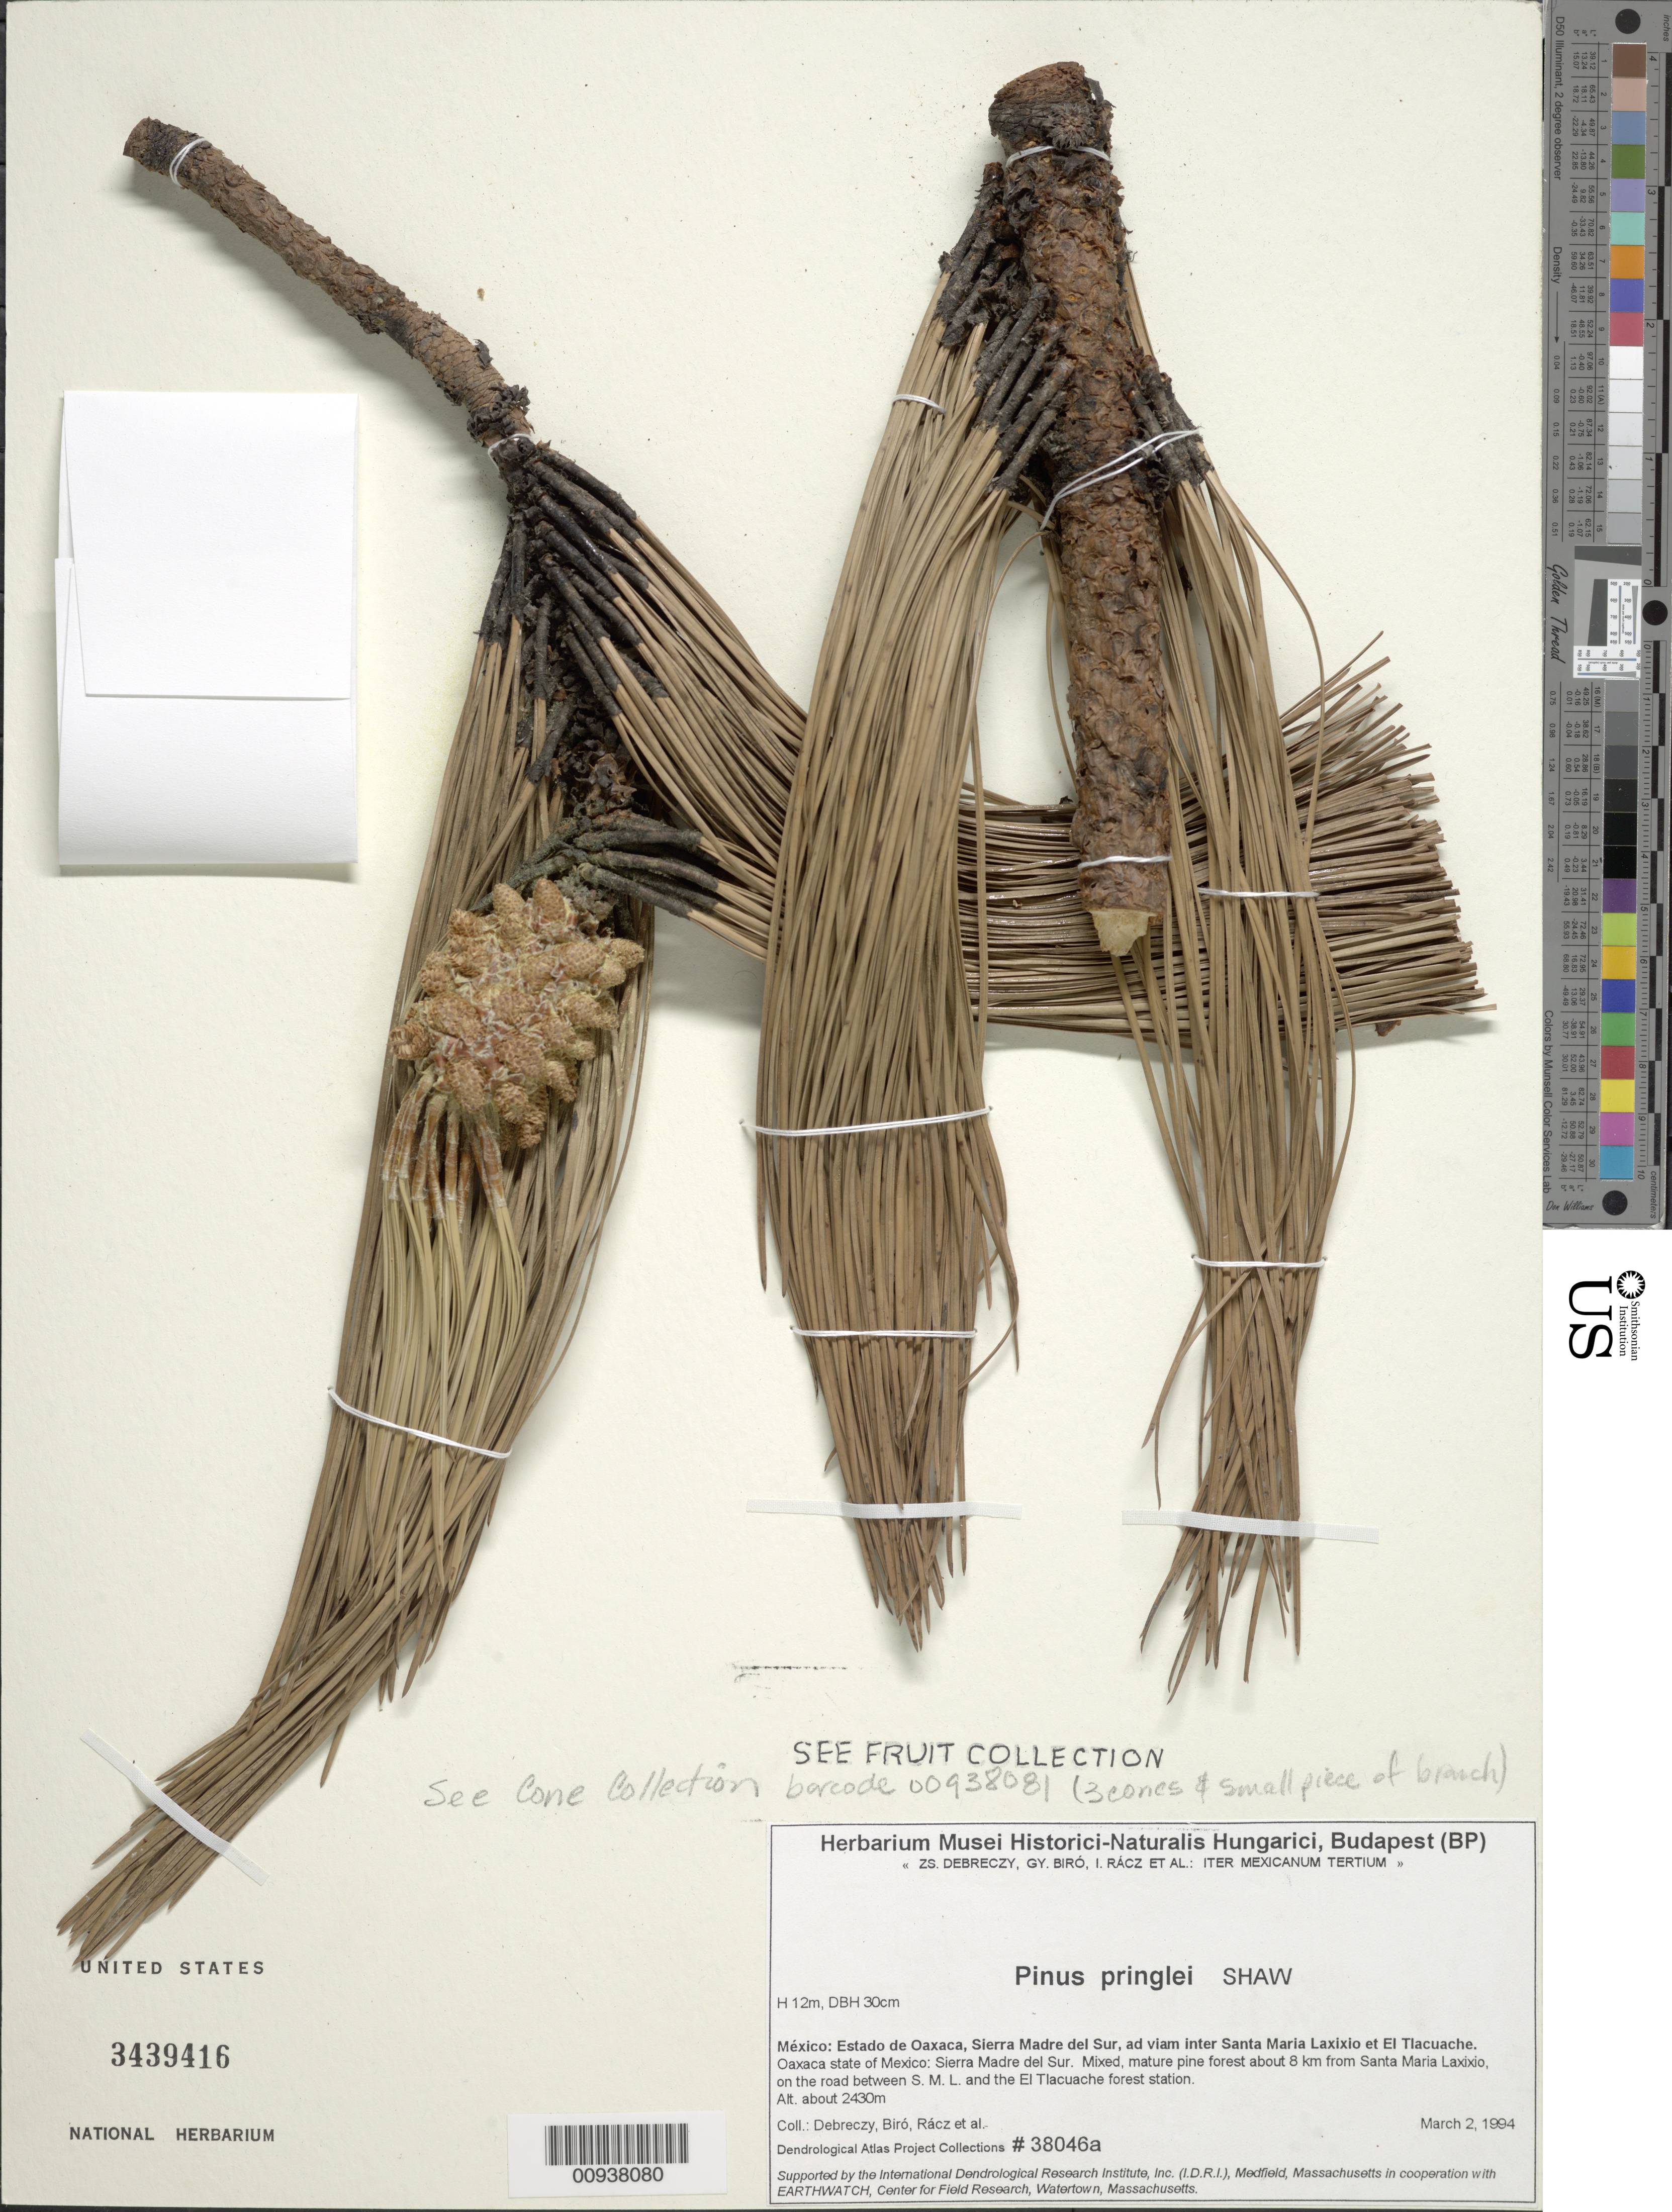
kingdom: Plantae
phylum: Tracheophyta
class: Pinopsida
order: Pinales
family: Pinaceae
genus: Pinus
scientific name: Pinus pringlei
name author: Shaw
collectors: Z. Debreczy, G. Biro, I. Rácz & et al.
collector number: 38046 a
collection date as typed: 02 Mar 1994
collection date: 1994-03-02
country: Mexico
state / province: Oaxaca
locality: About 8 km from Santa Maria Laxixio, on the road between Santa Maria Laxixio and the El Tlacuache forest station. Sierra Madre del Sur.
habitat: Mixed, mature pine forest.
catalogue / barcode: US 3439416